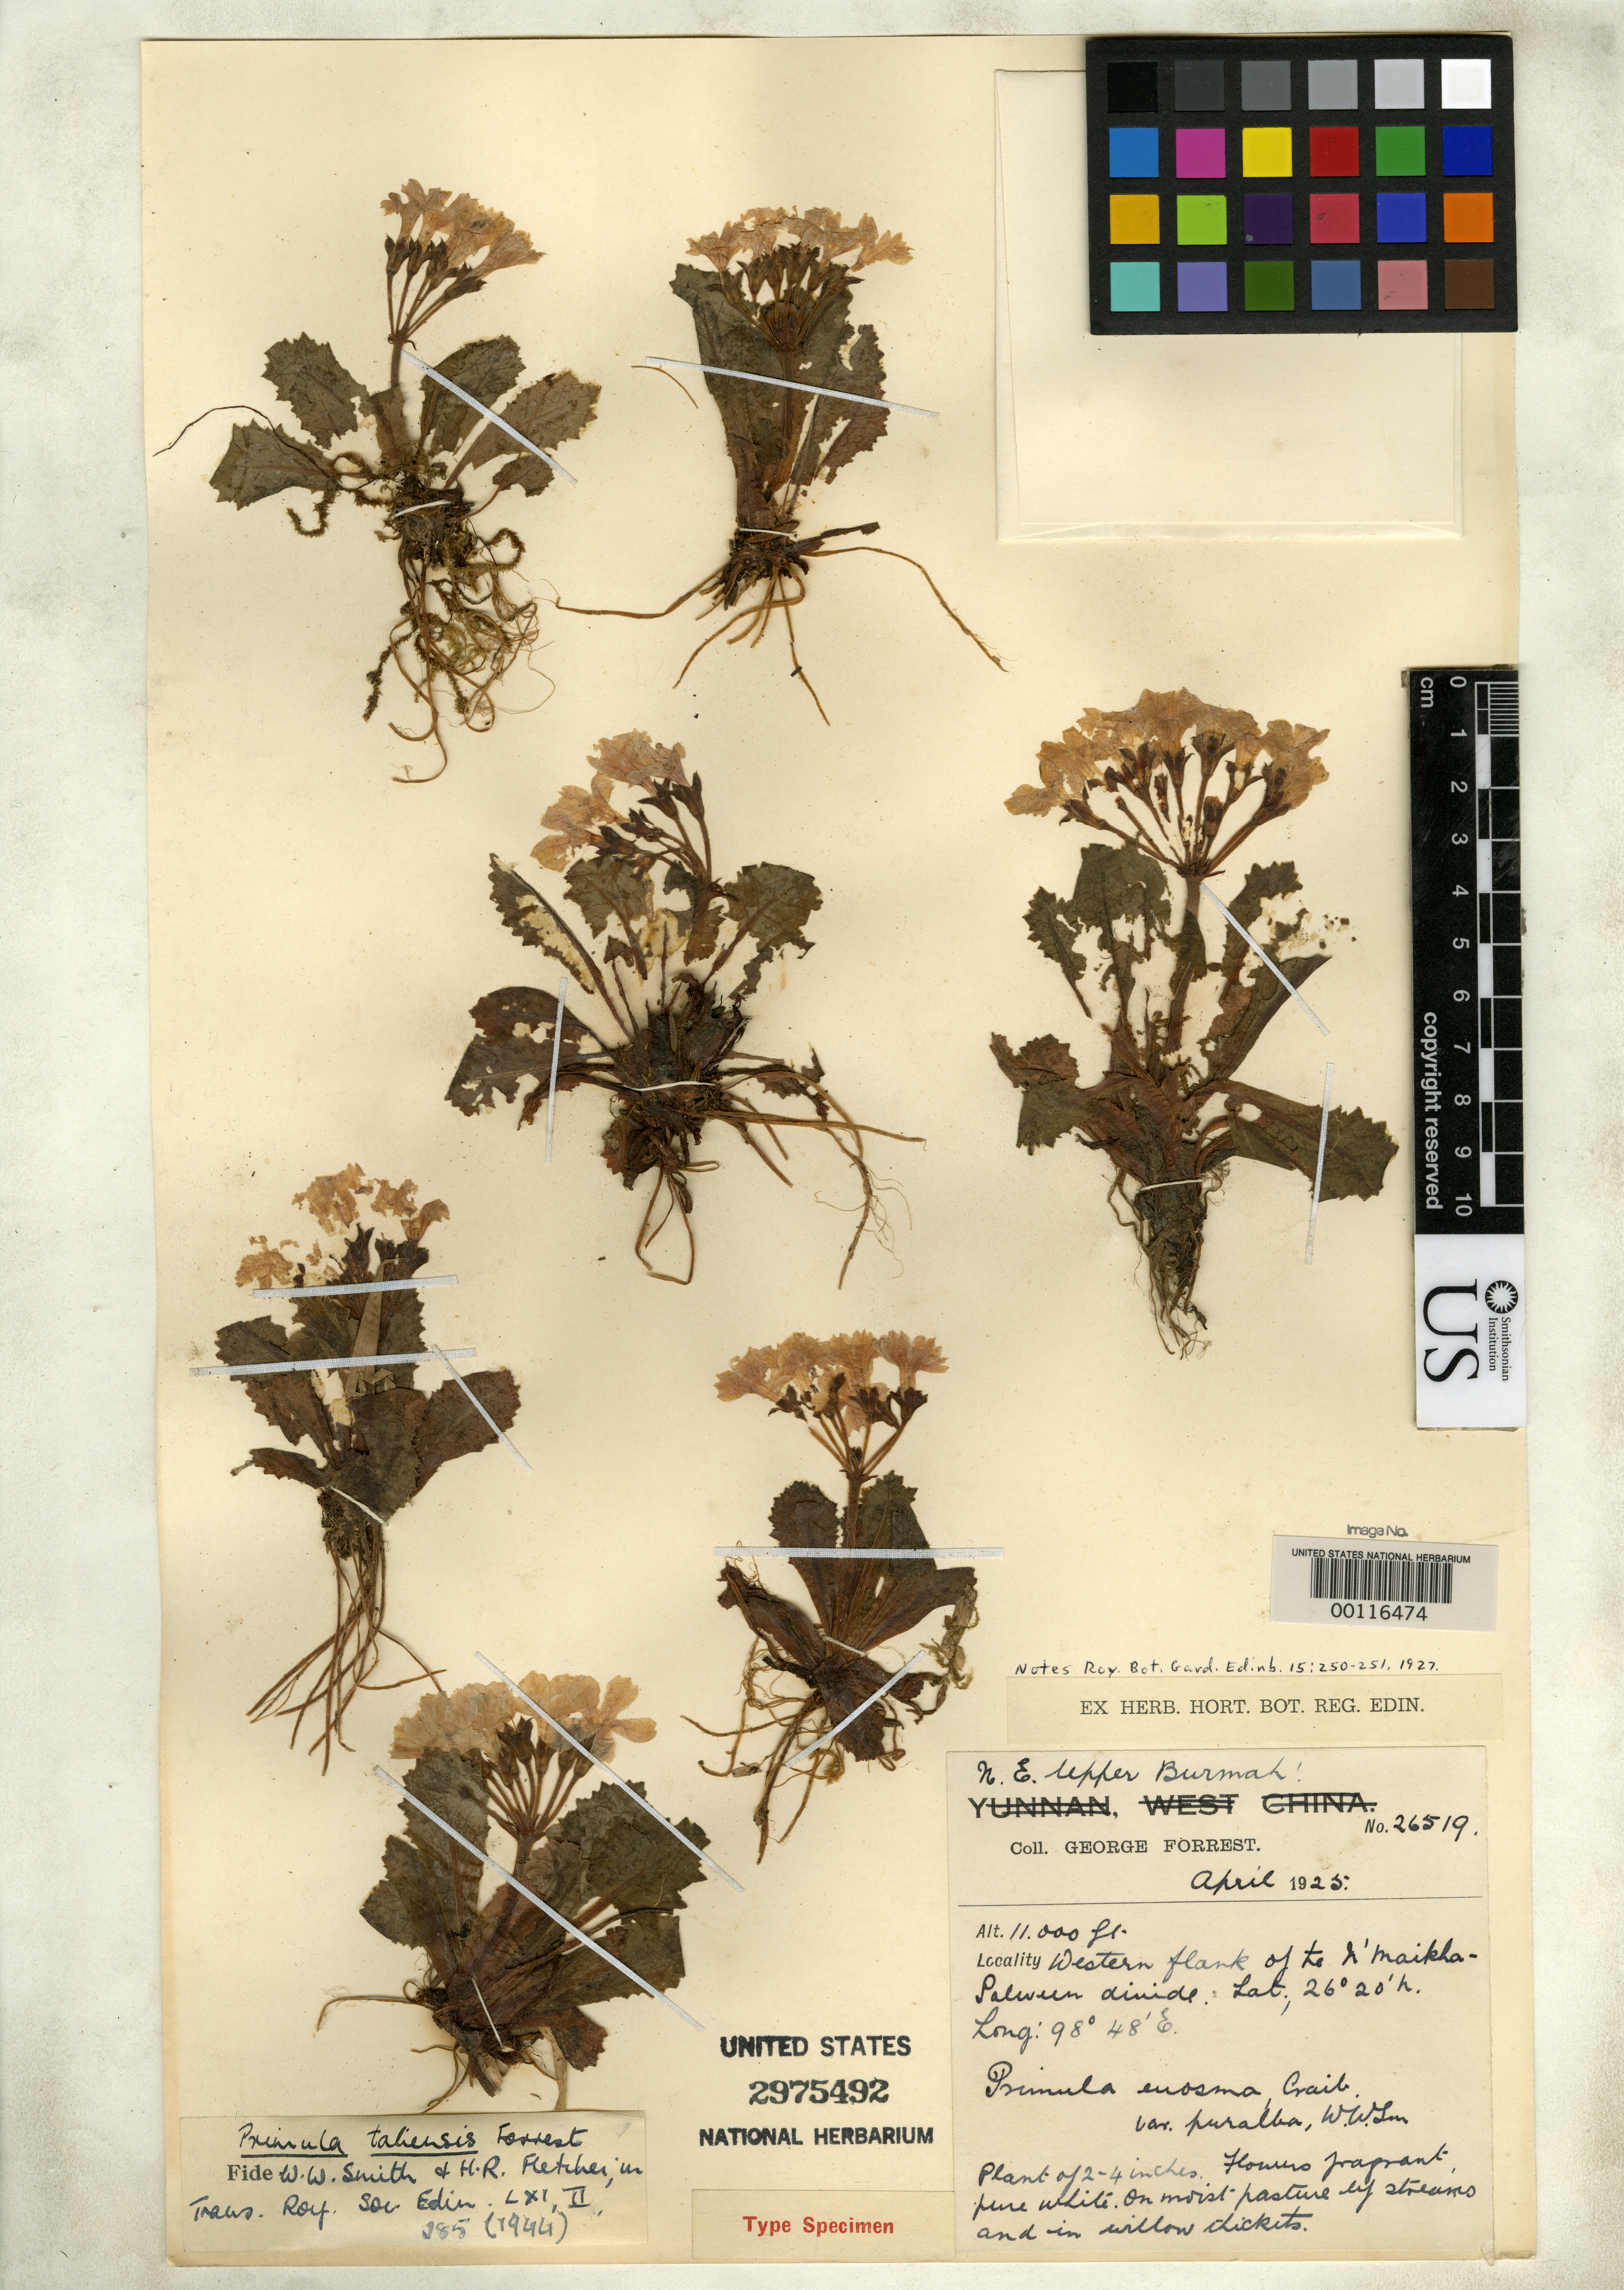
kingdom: Plantae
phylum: Tracheophyta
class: Magnoliopsida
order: Ericales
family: Primulaceae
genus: Primula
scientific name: Primula euosma var. puralba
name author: W.W. Sm. in W.W. Sm. & Forrest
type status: Isotype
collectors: G. Forrest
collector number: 26519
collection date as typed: Apr 1925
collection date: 1925-04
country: Myanmar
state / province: Kachin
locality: Western flank of Te n'maikha, Salween divide; alt. 11000 ft.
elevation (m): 3353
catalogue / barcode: US 2975492